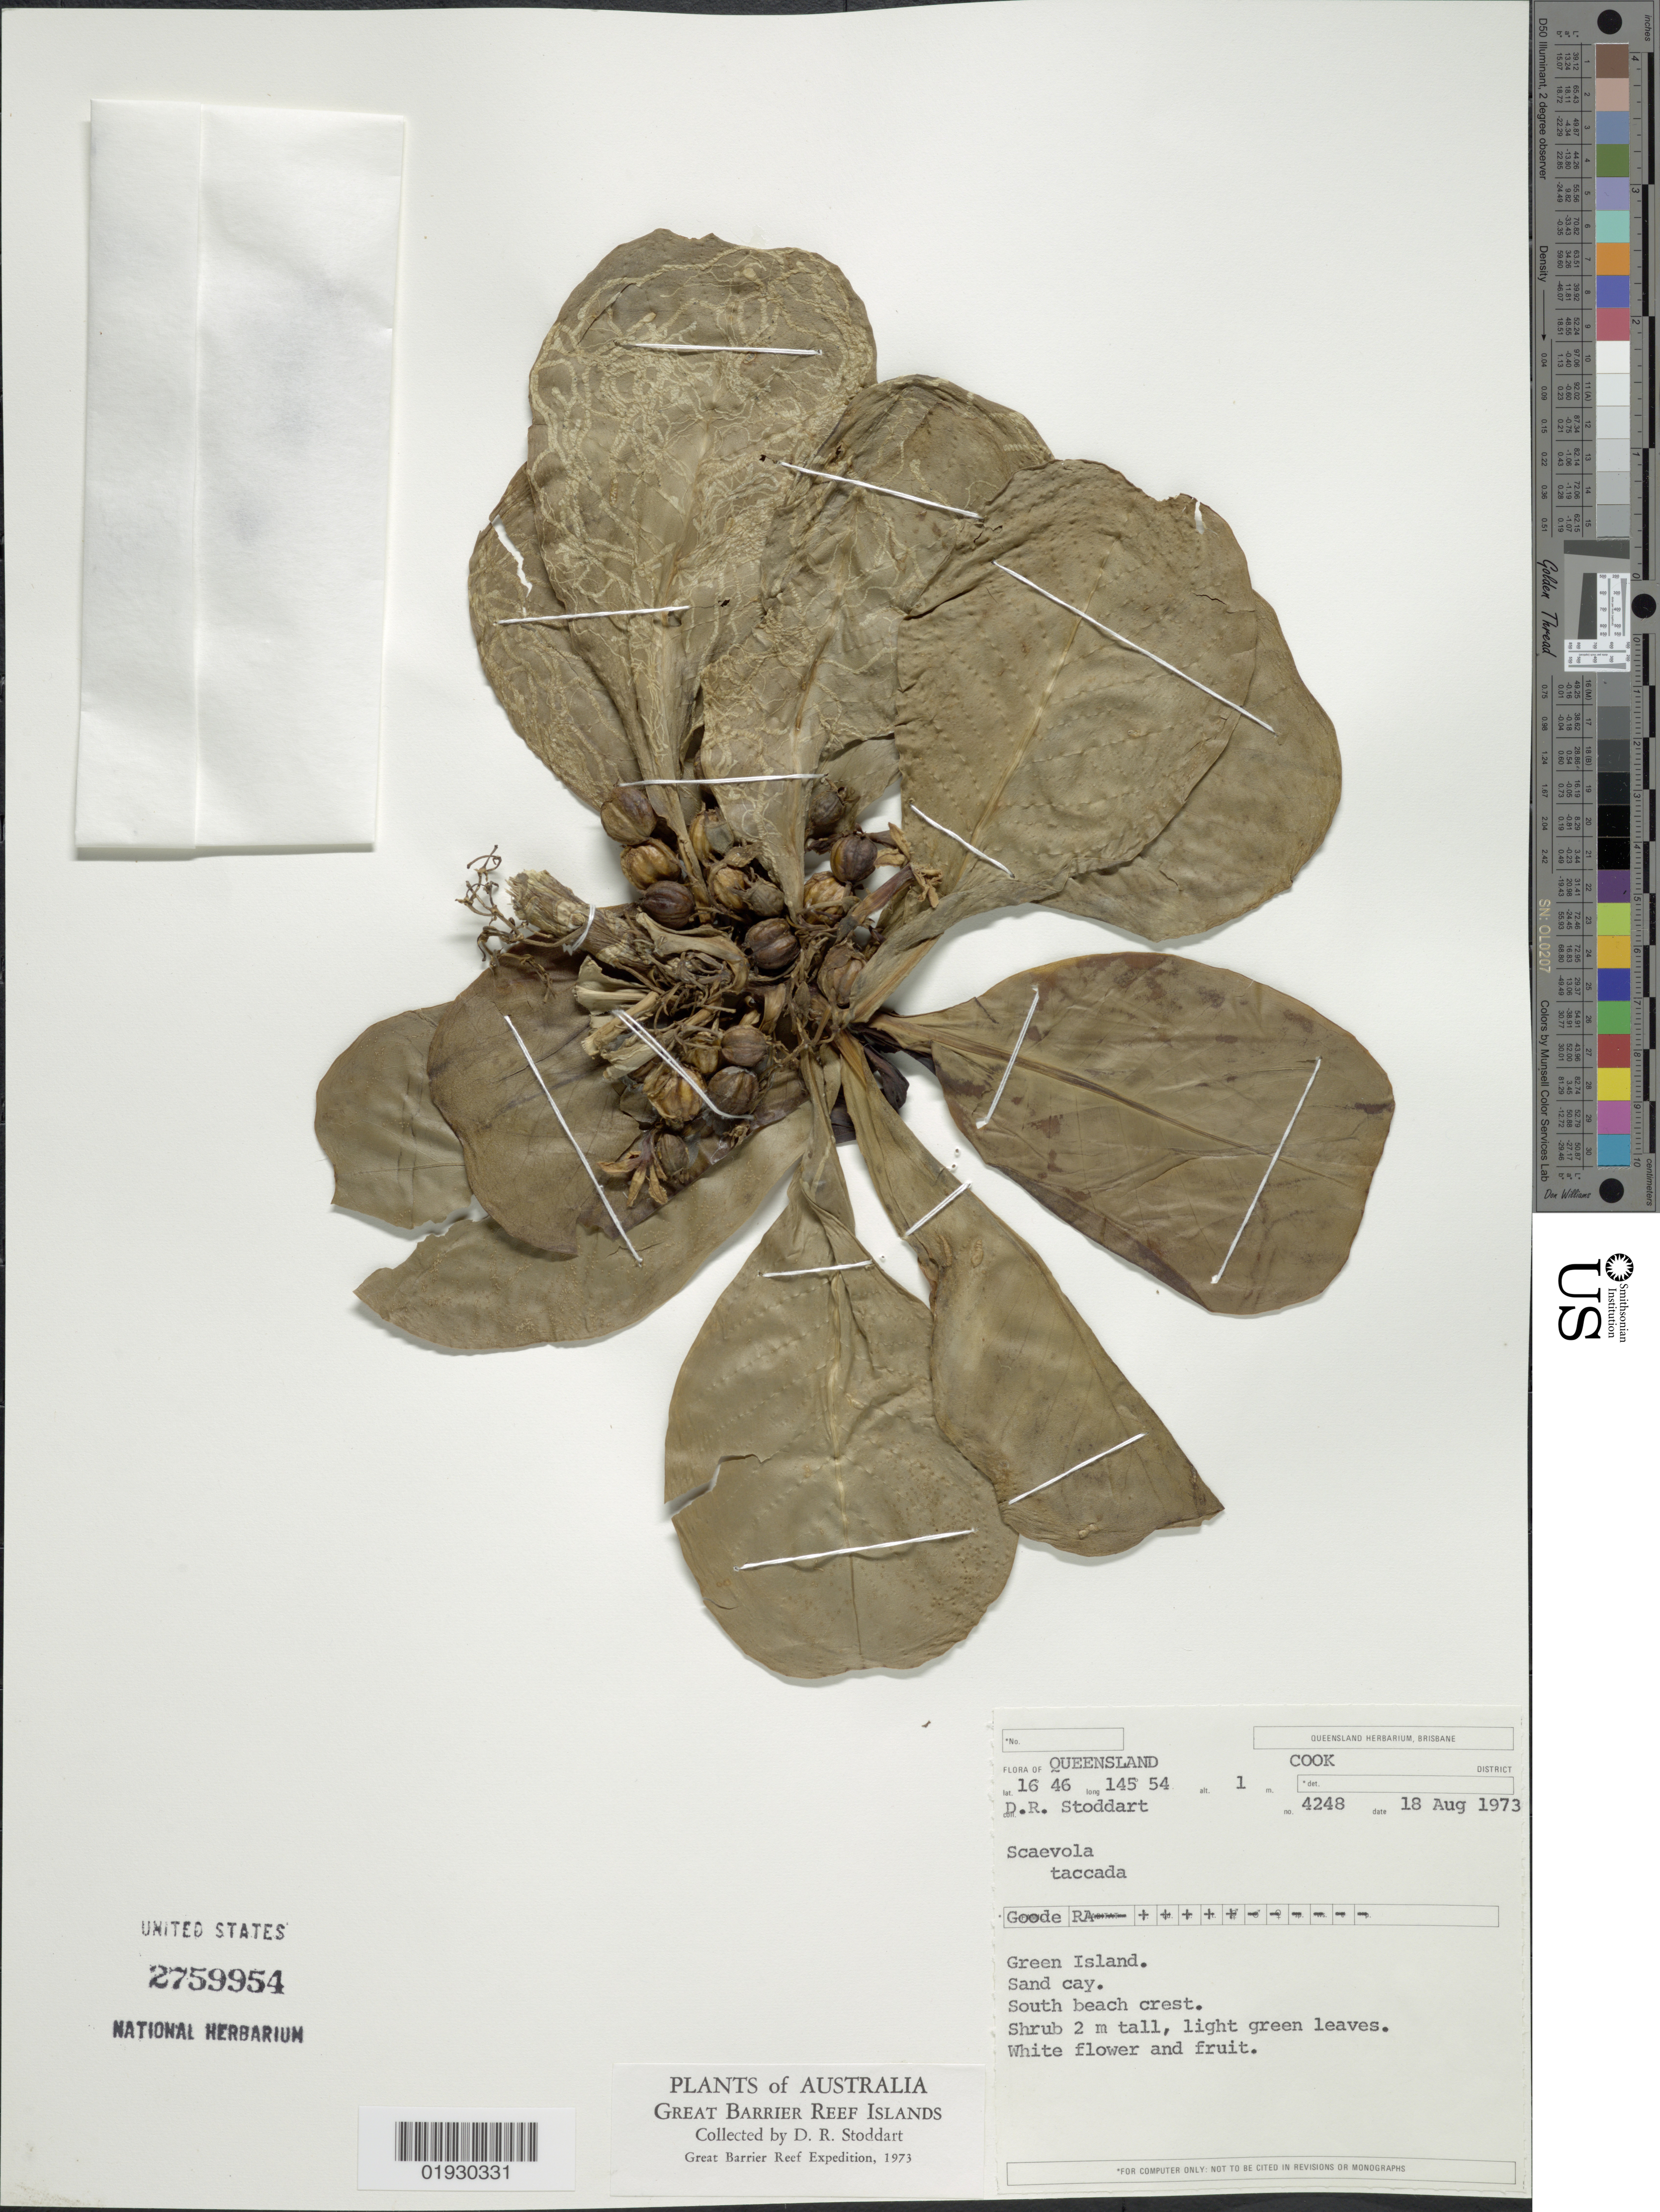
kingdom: Plantae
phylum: Tracheophyta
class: Magnoliopsida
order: Asterales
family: Goodeniaceae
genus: Scaevola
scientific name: Scaevola taccada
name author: (Gaertn.) Roxb.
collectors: D. R. Stoddart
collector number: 4248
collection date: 1973-08-18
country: Australia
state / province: Queensland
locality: Cook District. Green Island. Sand cay.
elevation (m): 1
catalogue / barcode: US 2759954